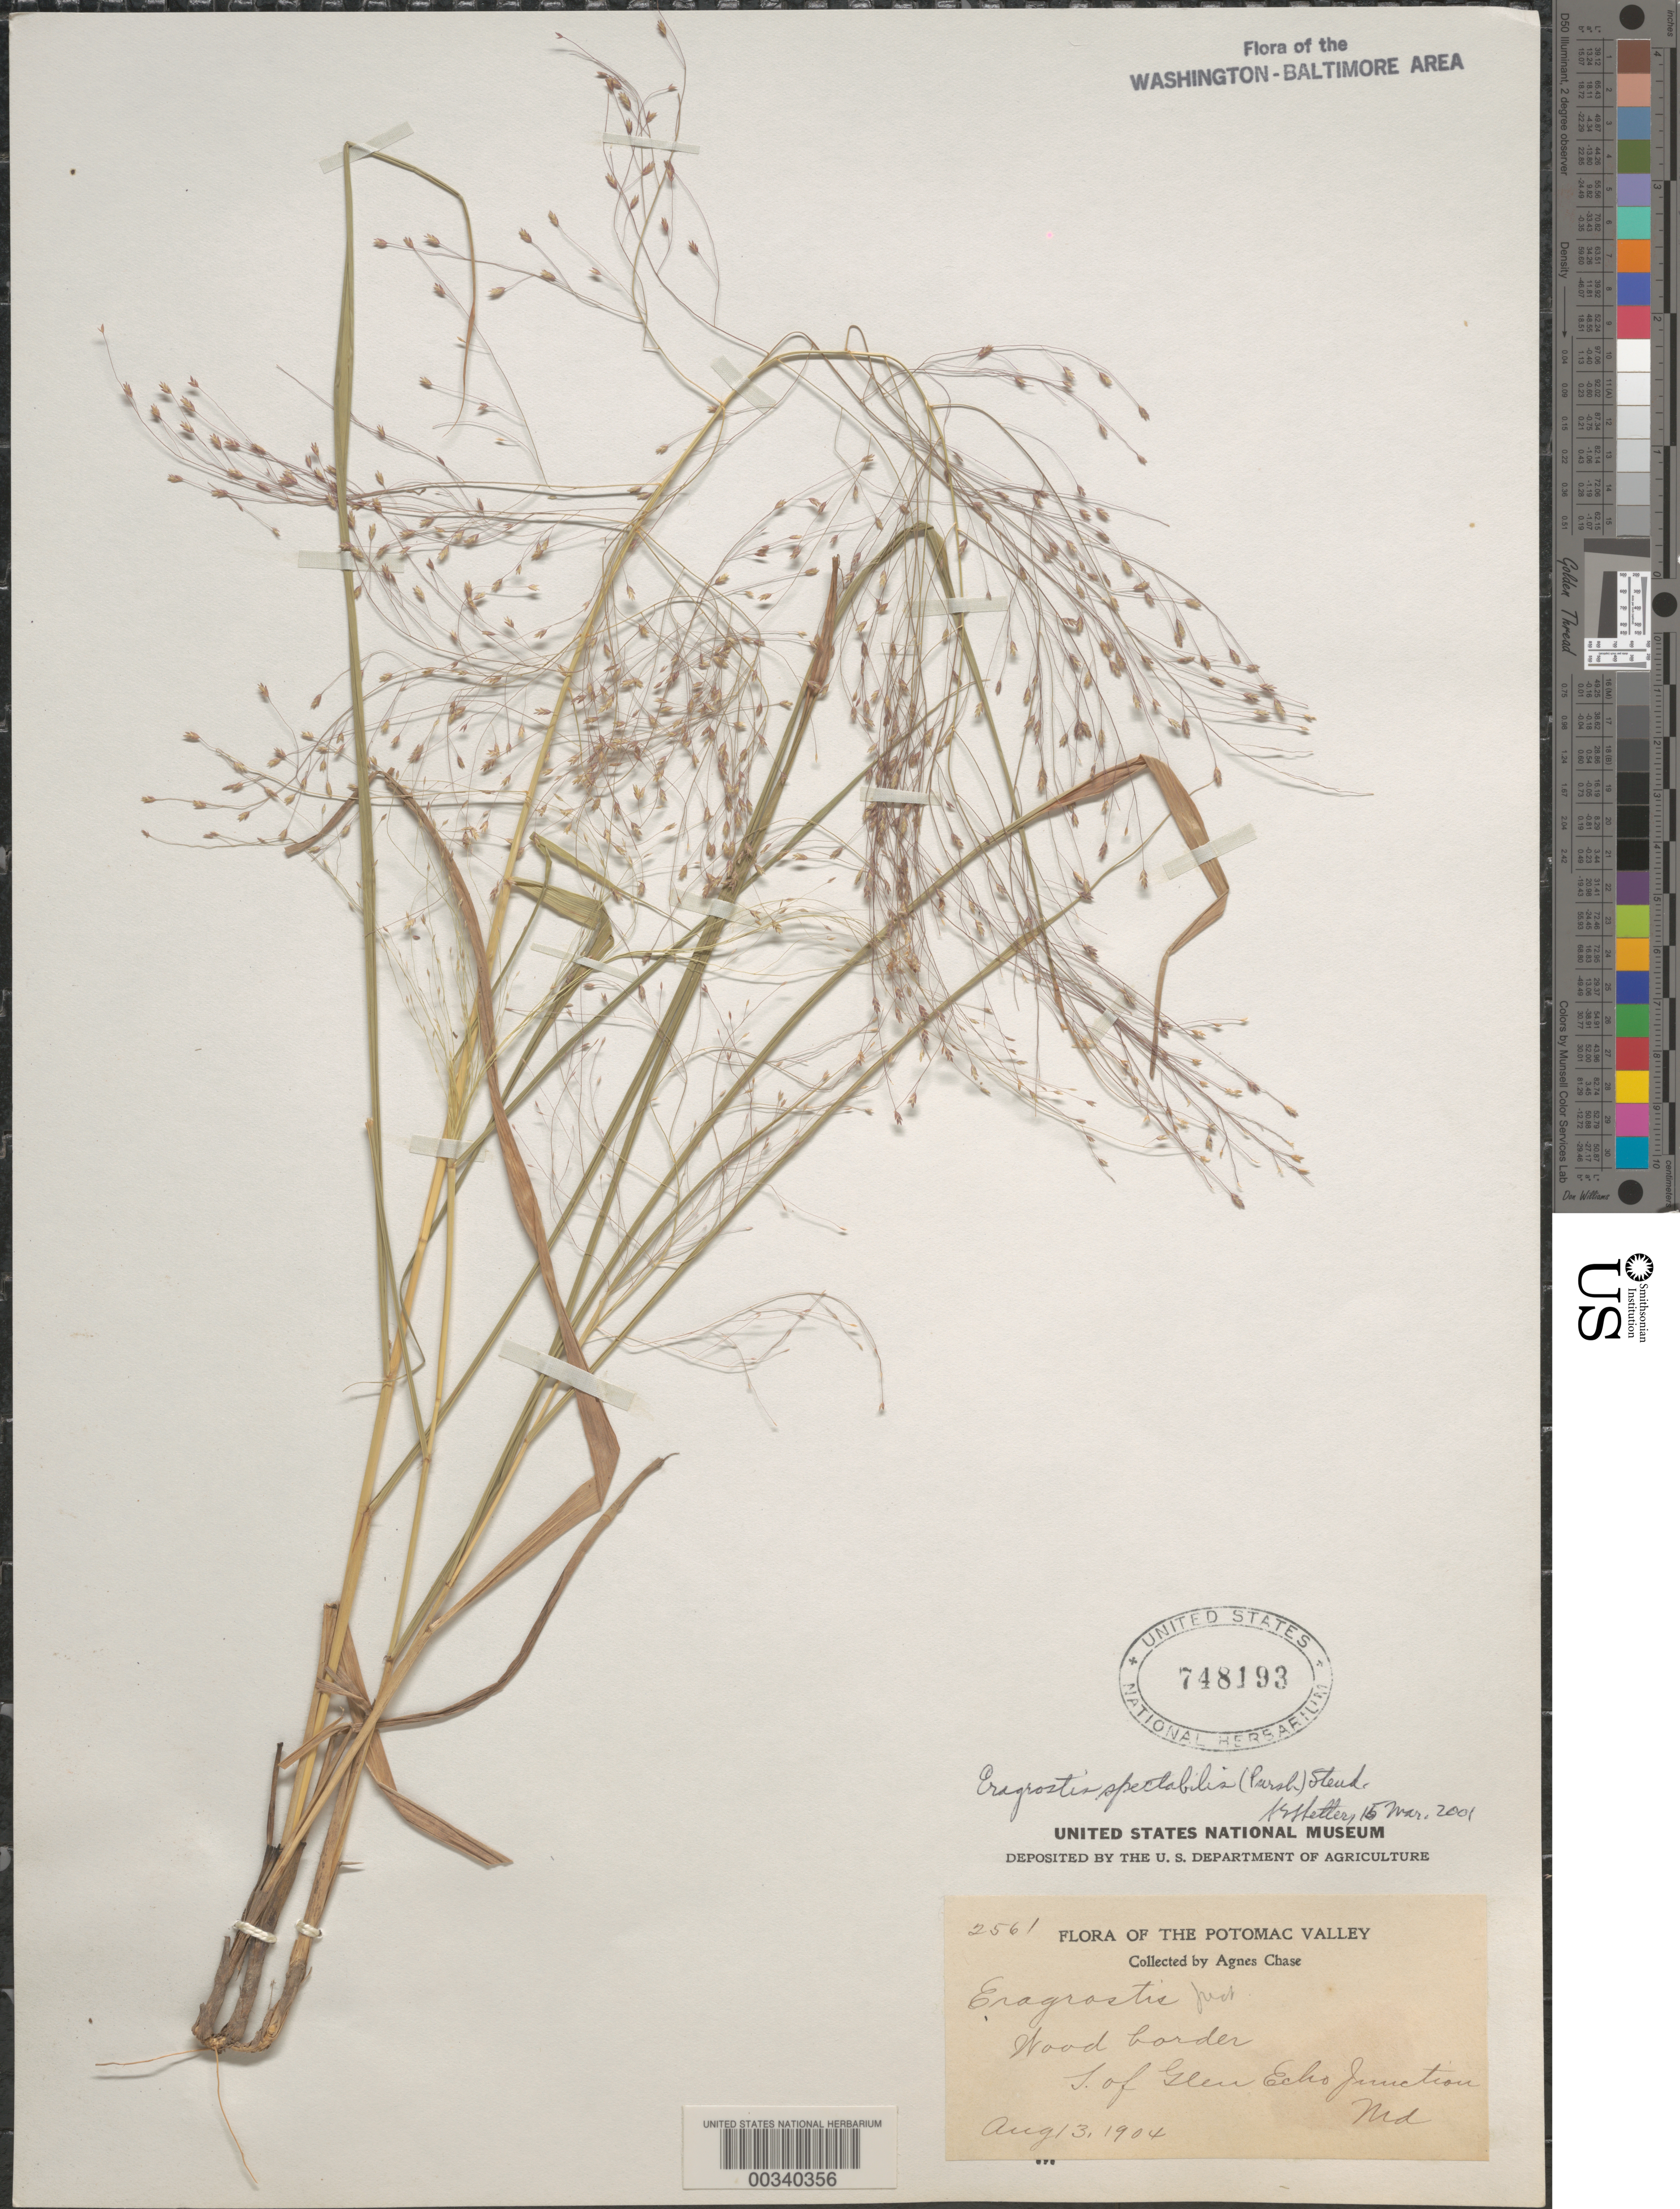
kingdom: Plantae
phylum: Tracheophyta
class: Liliopsida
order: Poales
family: Poaceae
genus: Eragrostis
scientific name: Eragrostis spectabilis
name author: (Pursh) Steud.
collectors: A. Chase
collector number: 2561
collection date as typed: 13 Aug 1904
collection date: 1904-08-13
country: United States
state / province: Maryland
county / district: Montgomery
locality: S of Glen Echo Junction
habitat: Wood border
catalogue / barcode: US 748193